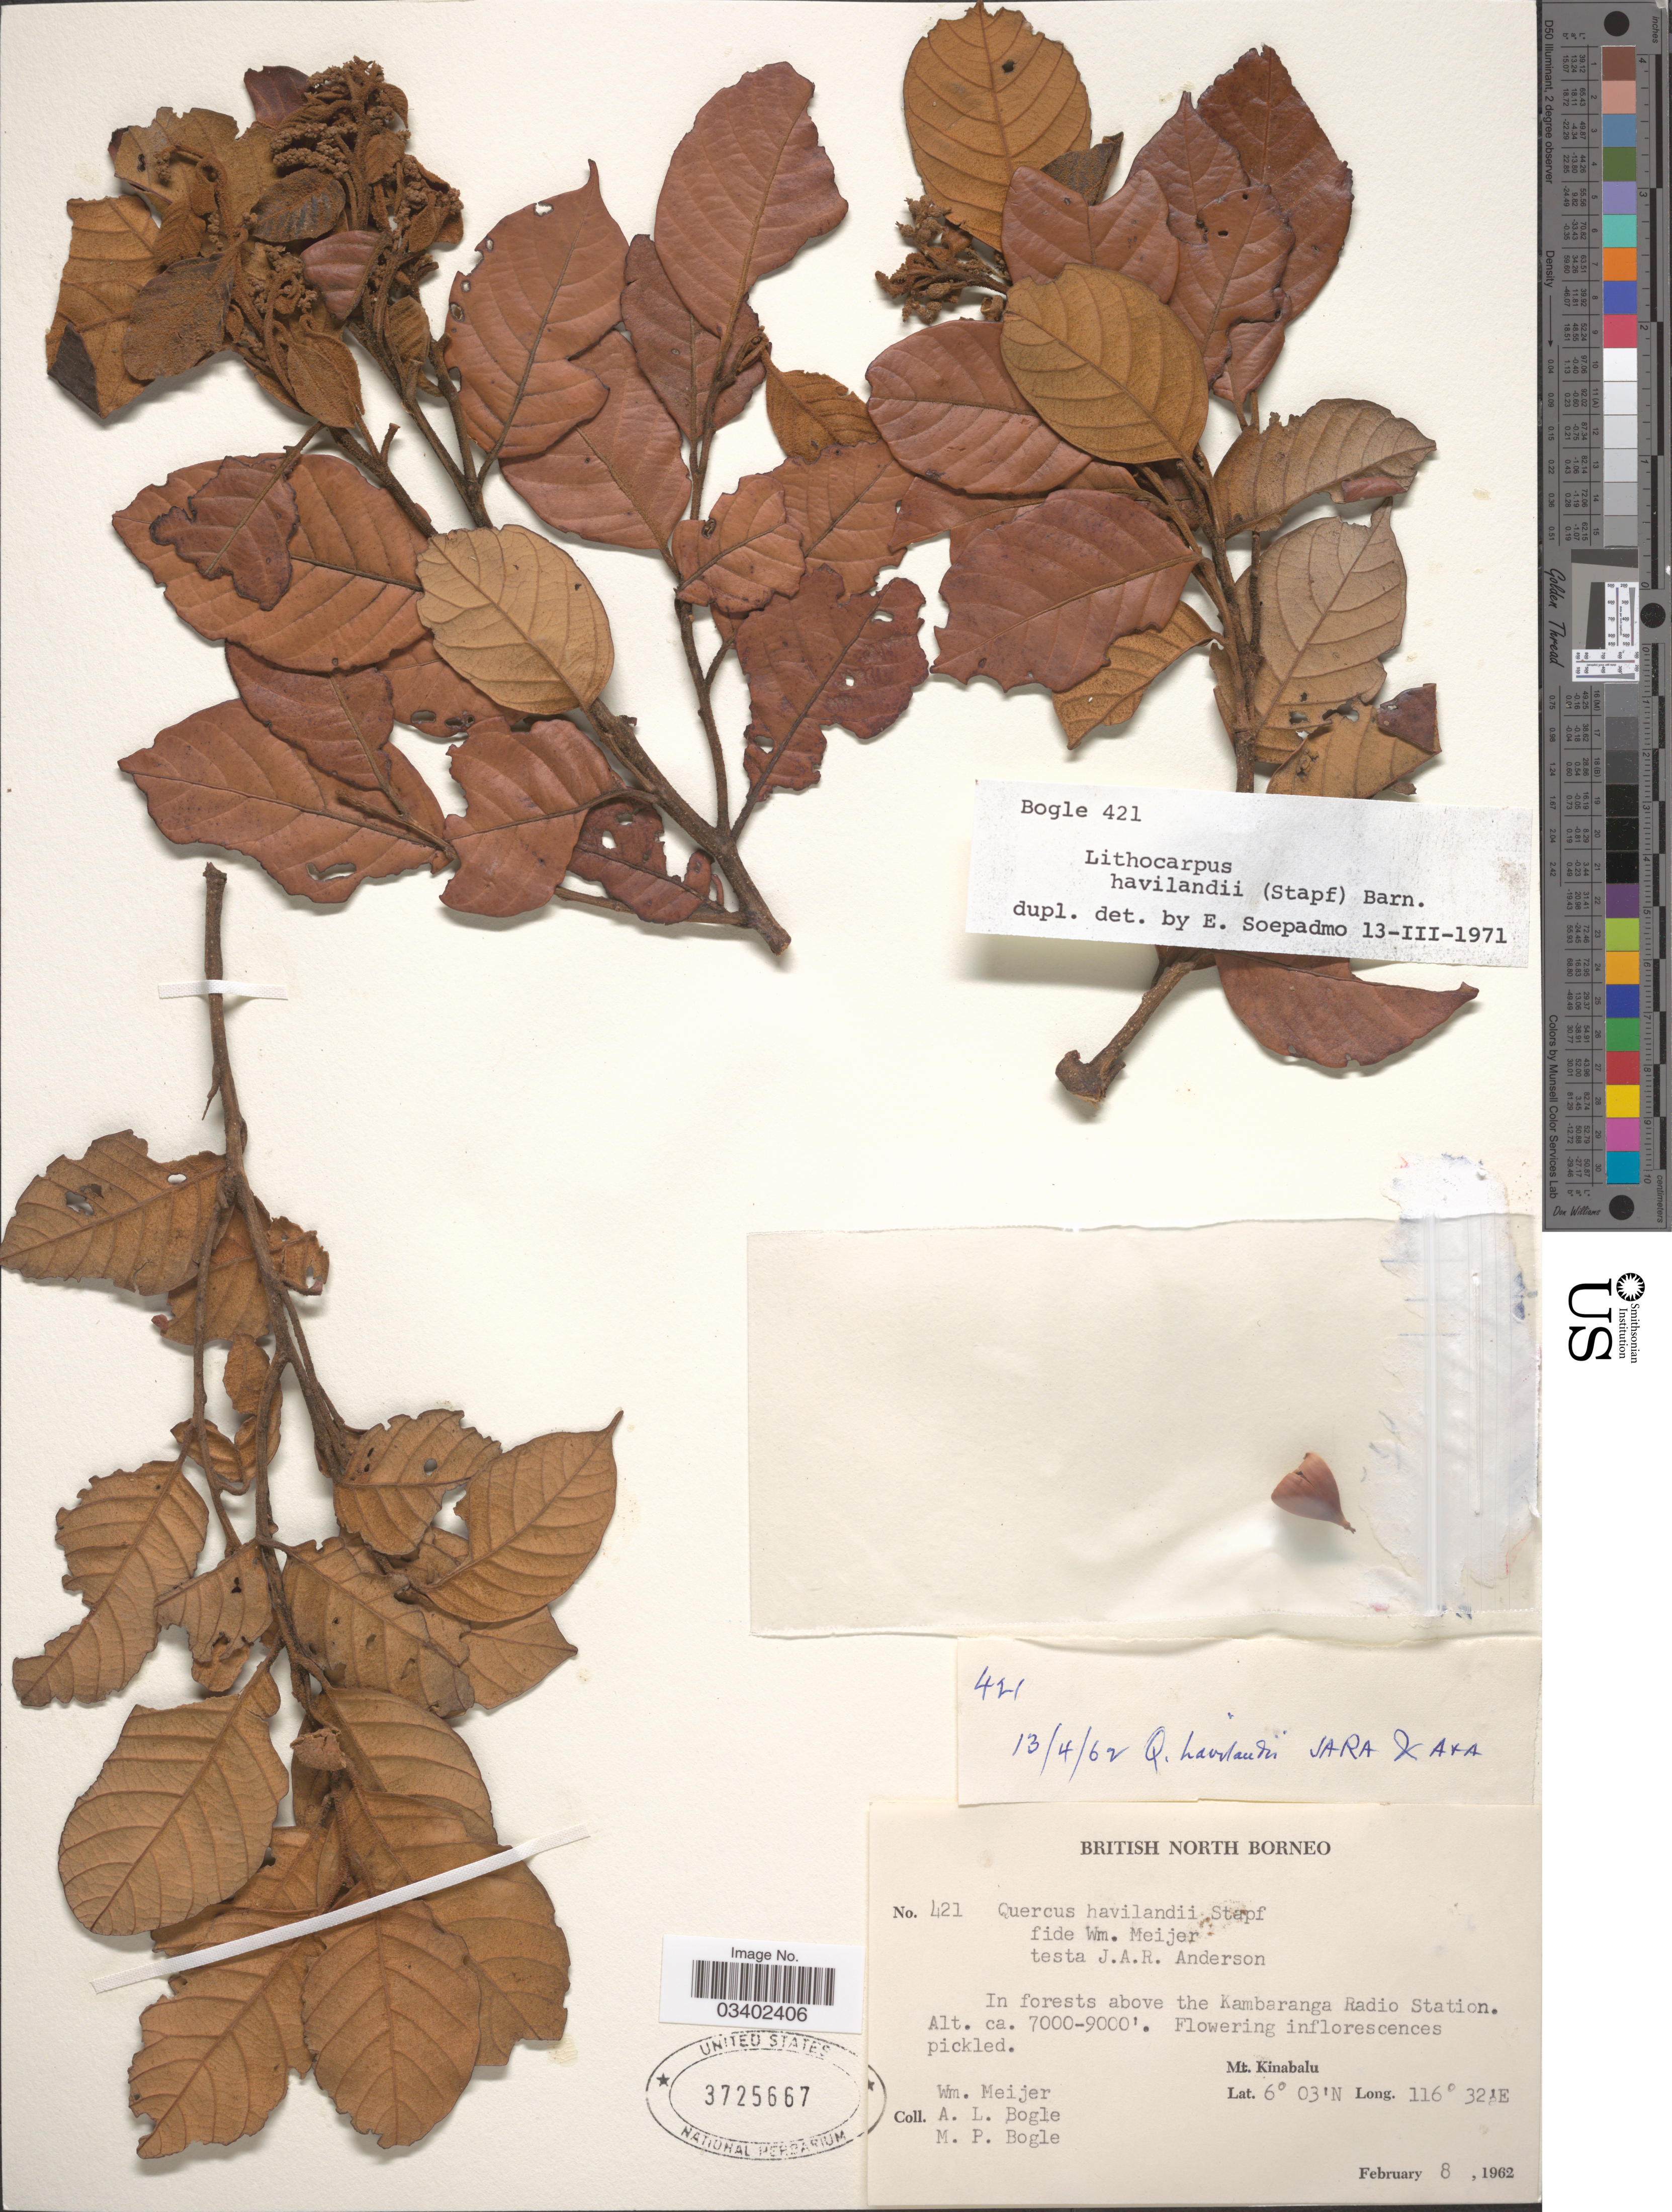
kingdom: Plantae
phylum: Tracheophyta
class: Magnoliopsida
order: Fagales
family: Fagaceae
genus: Lithocarpus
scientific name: Lithocarpus havilandii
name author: (Stapf) Barnett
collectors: W. Meijer, Bogle, A.L. & M. Bogle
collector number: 421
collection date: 1962-02-08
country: Malaysia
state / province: Sabah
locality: British North Borneo. In forest above the Kambaranga Radio Station. Mt. Kinabalu.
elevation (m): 2134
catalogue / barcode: US 3725667